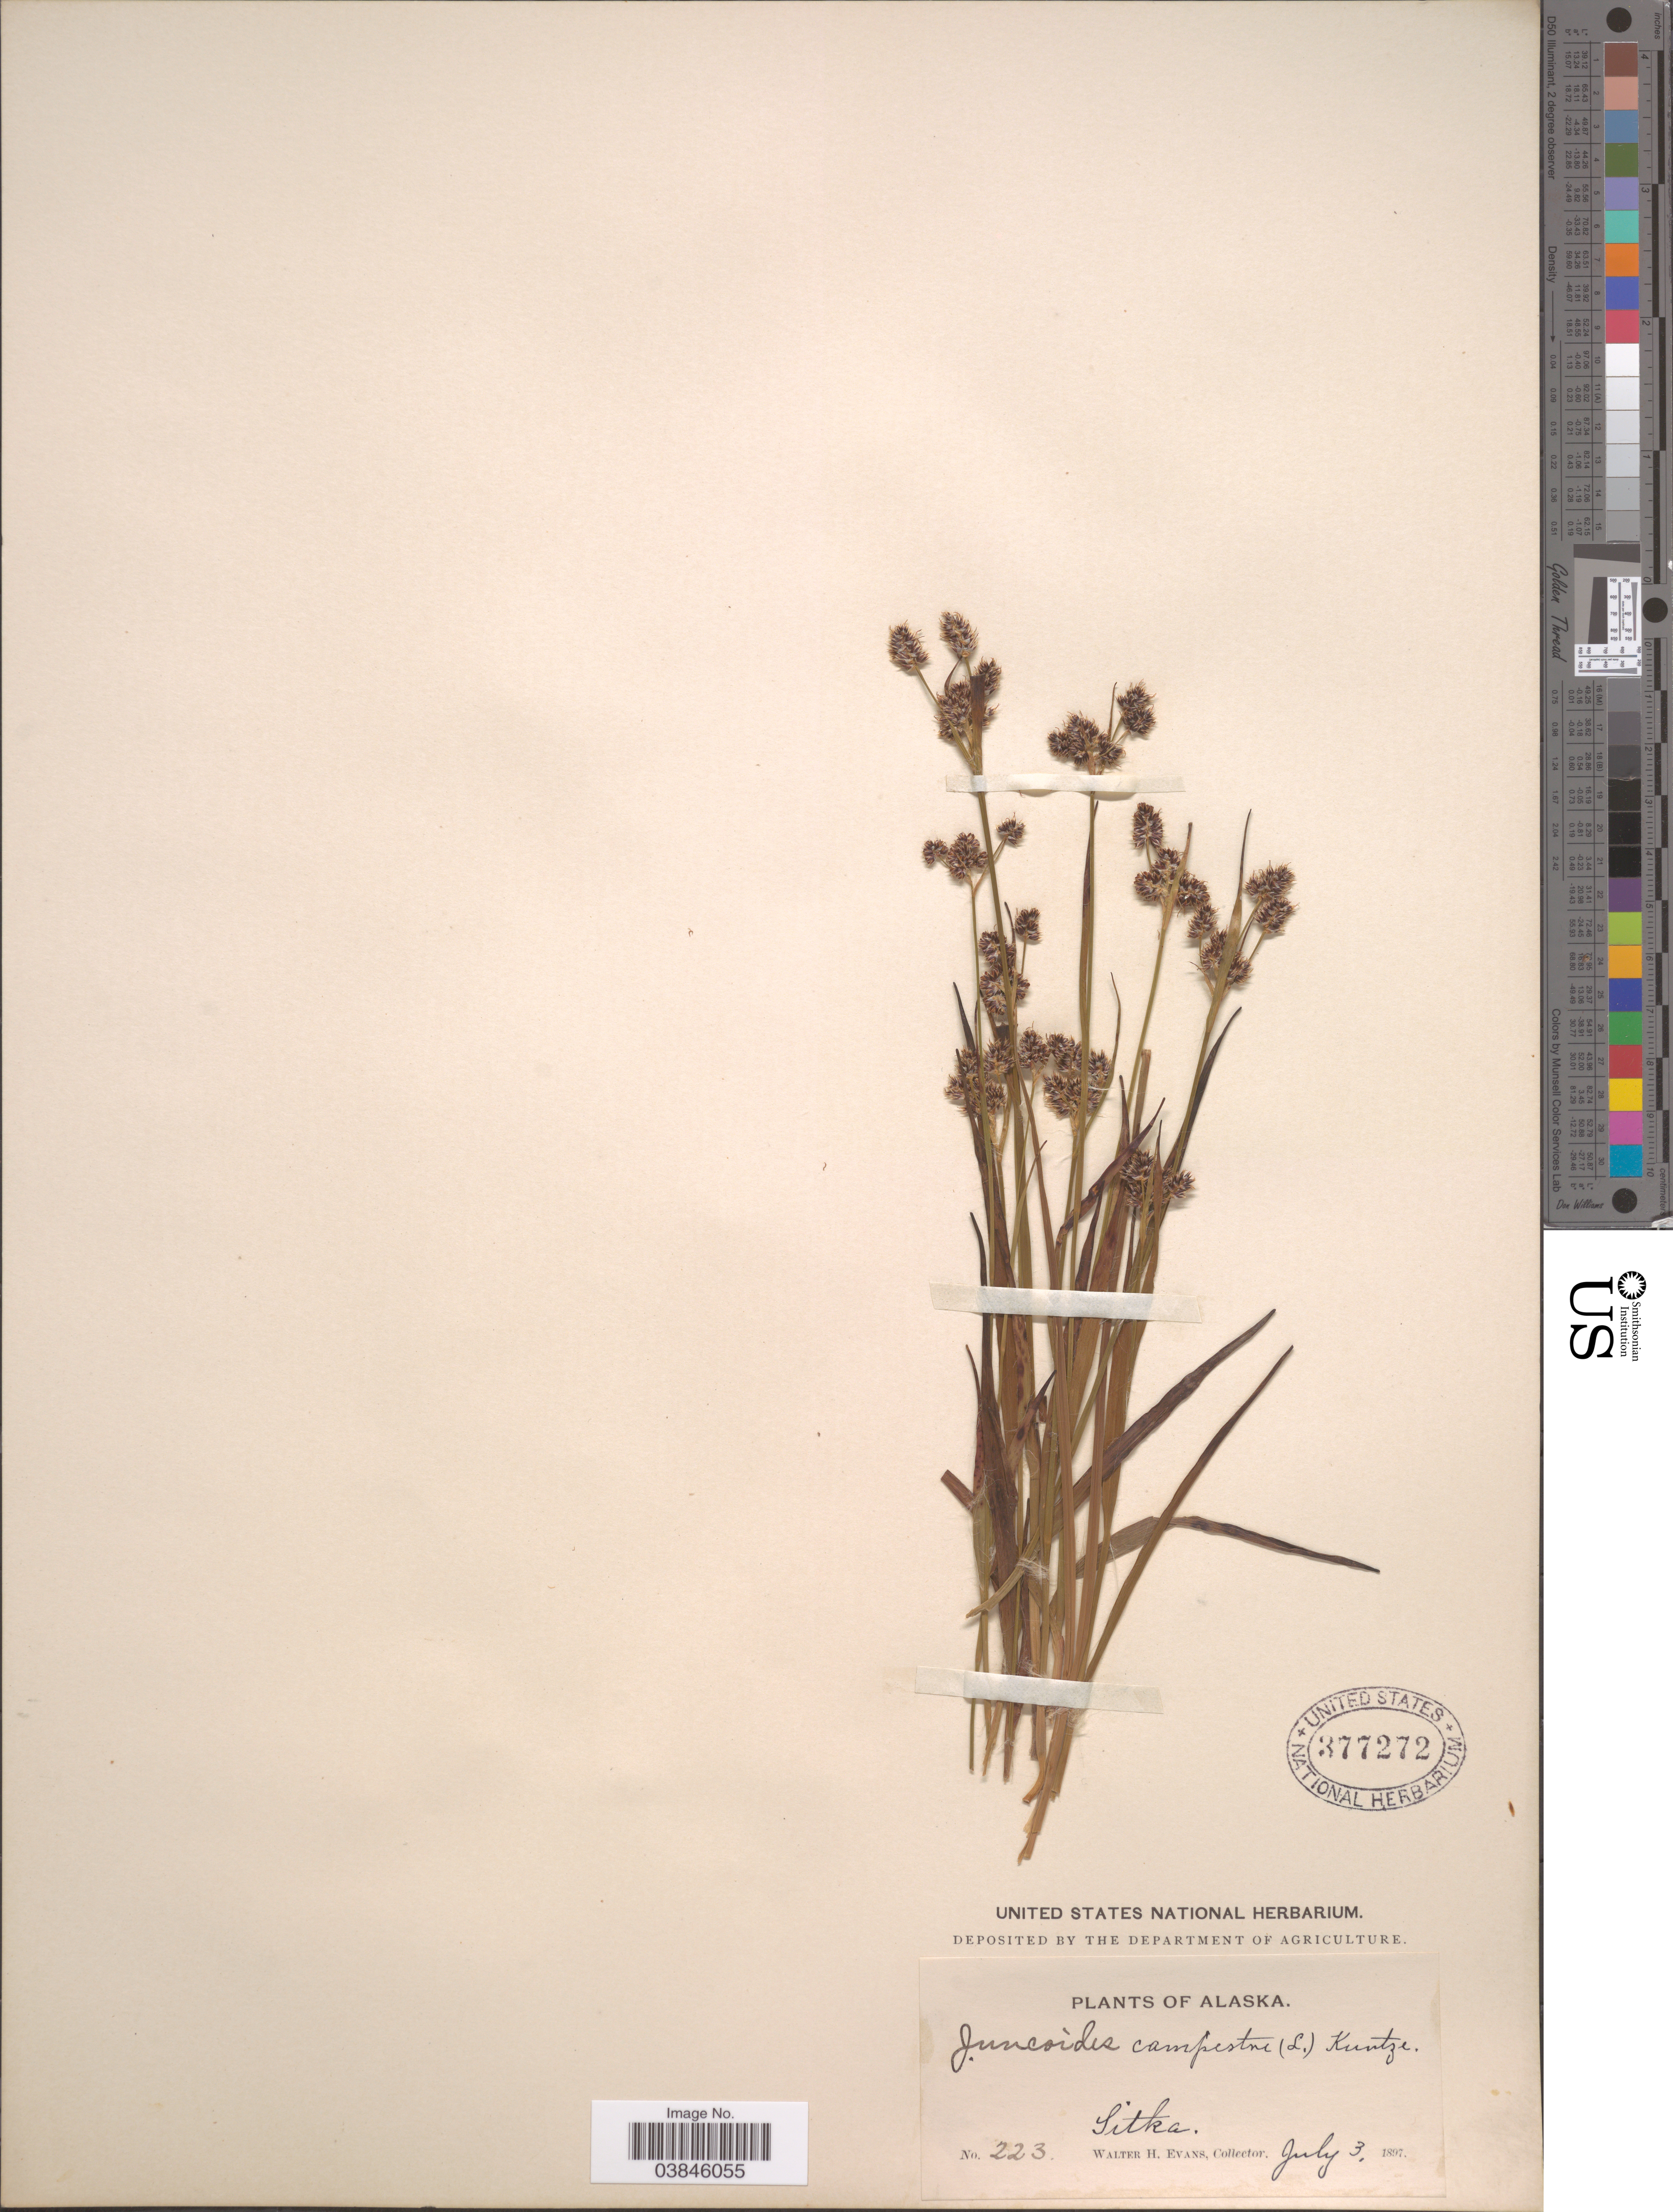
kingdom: Plantae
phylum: Tracheophyta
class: Liliopsida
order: Poales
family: Juncaceae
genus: Luzula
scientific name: Luzula multiflora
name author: (Ehrh.) Lej.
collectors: W. H. Evans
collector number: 223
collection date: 1897-07-03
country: United States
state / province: Alaska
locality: Sitka.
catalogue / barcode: US 377272